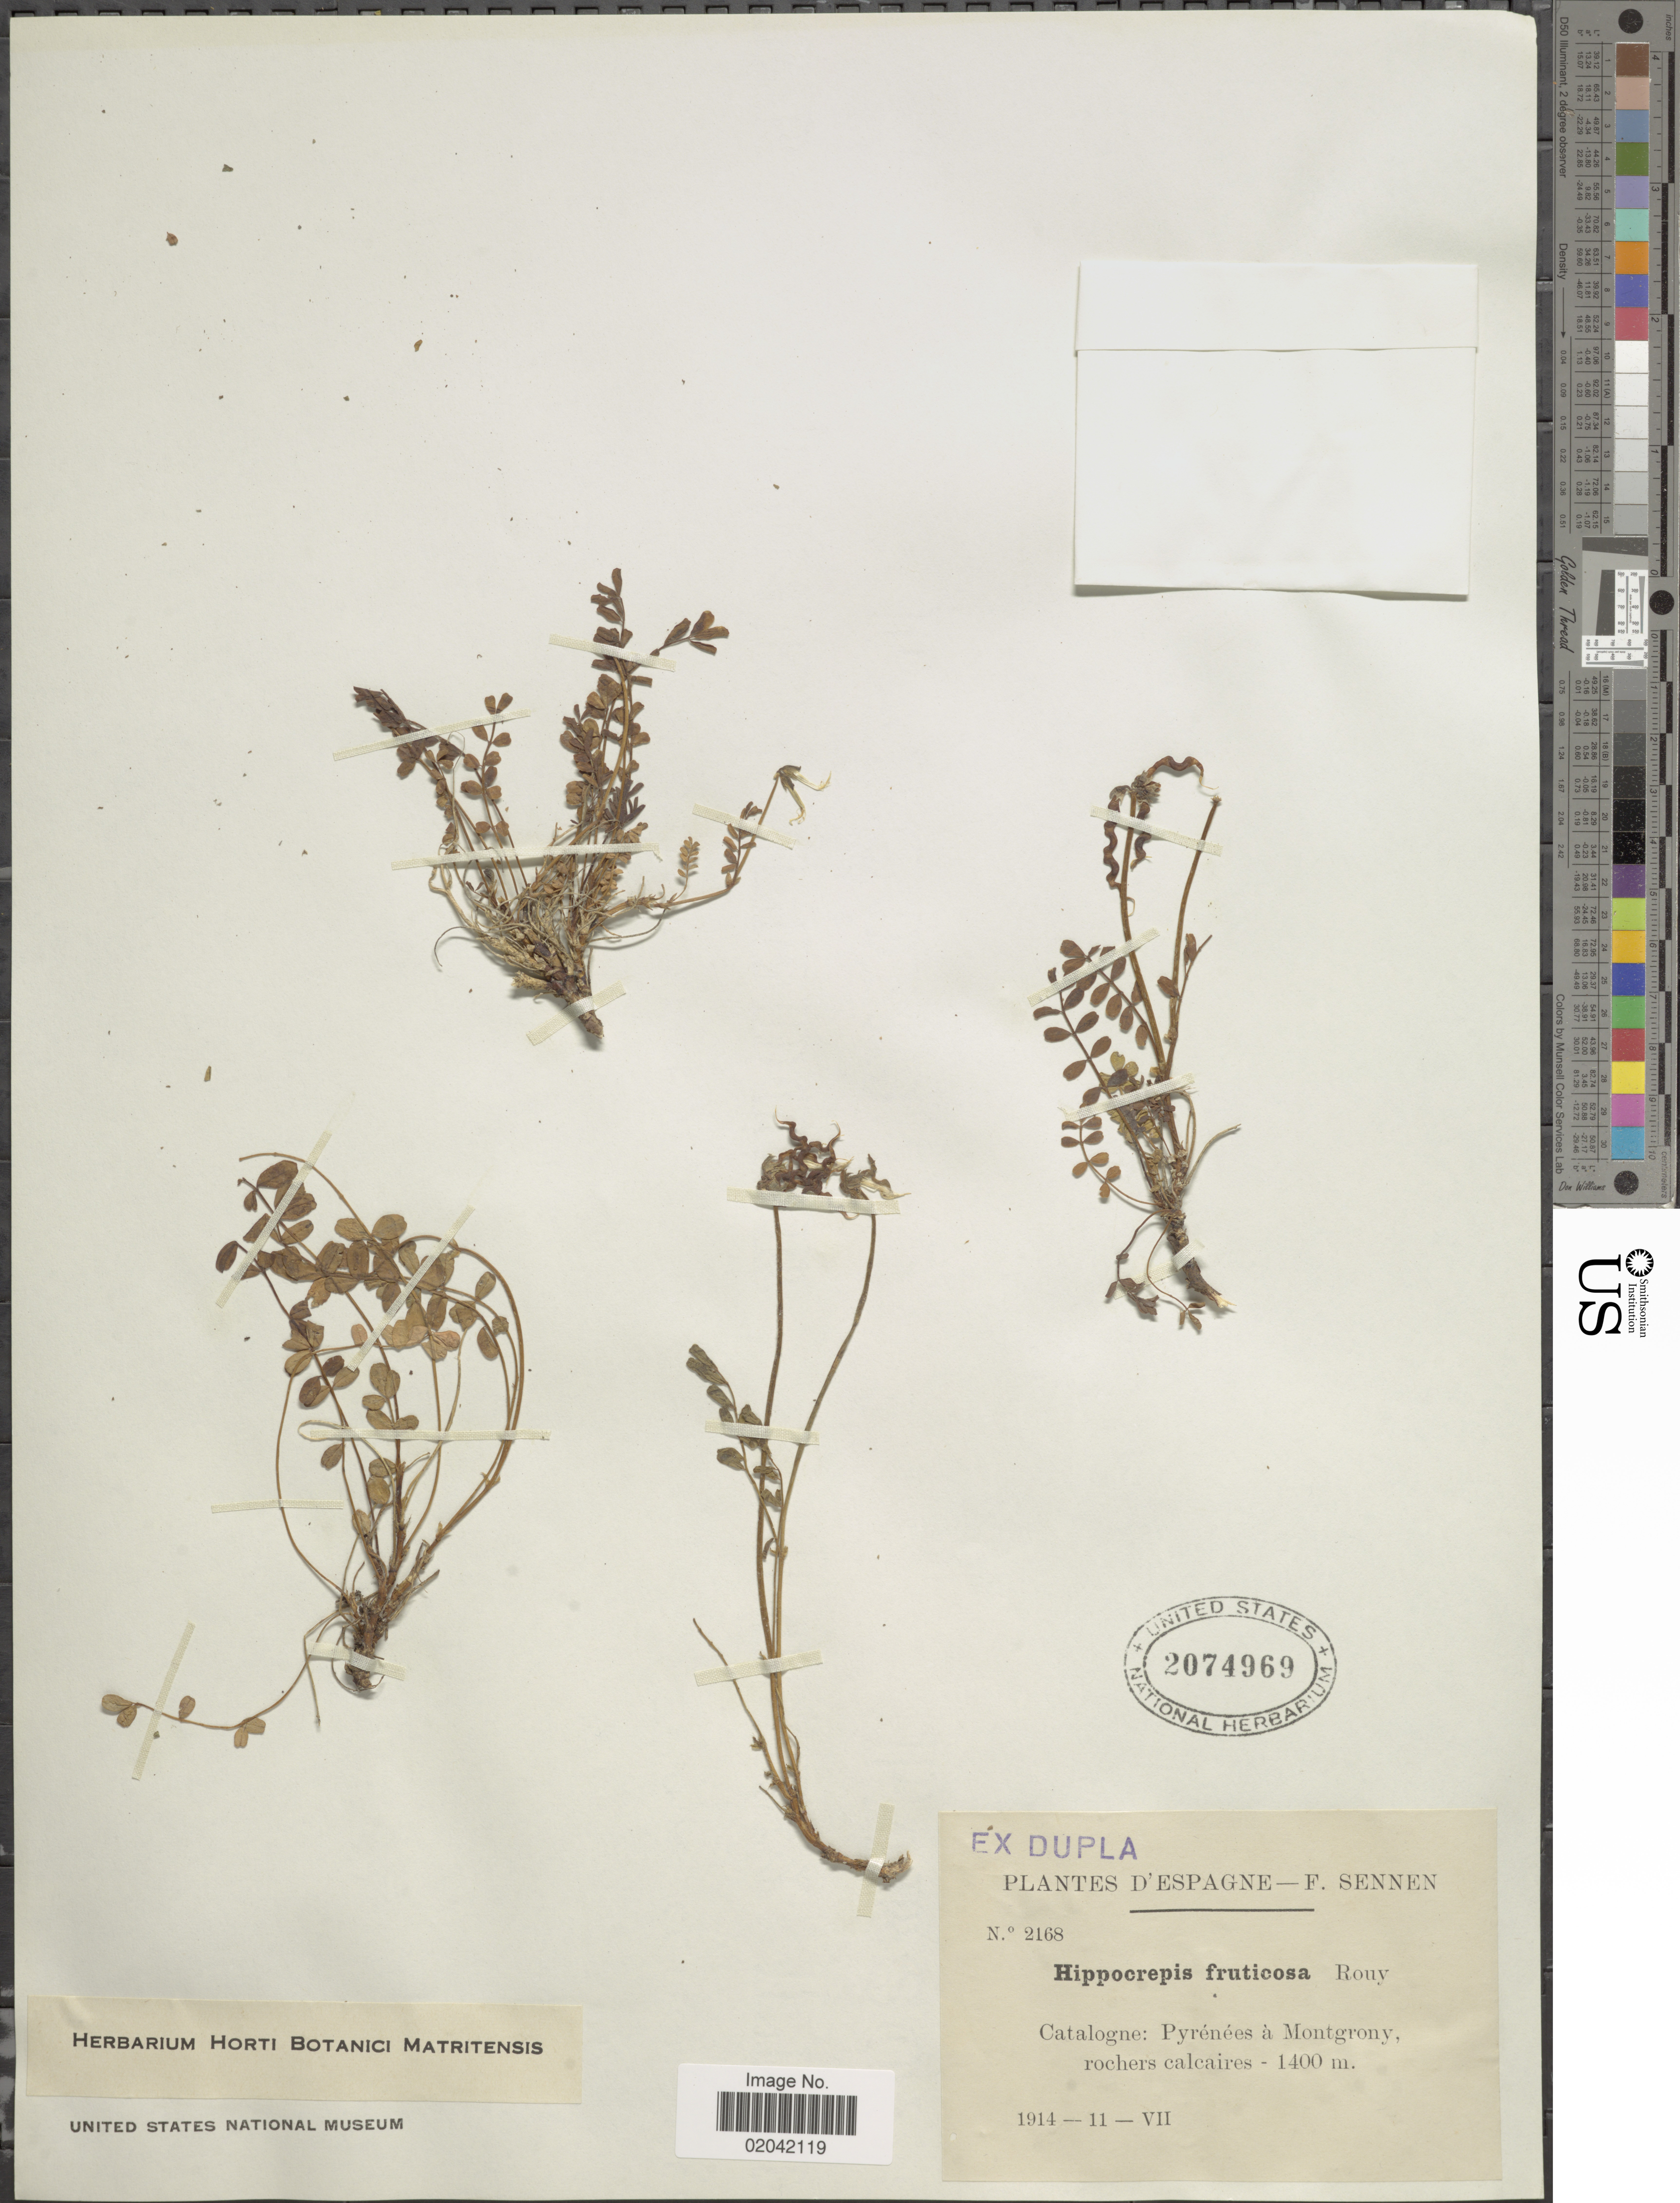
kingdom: Plantae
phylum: Tracheophyta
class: Magnoliopsida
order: Fabales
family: Fabaceae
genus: Hippocrepis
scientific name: Hippocrepis fruticosa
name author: Rouy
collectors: E. Sennen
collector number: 2168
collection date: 1914-07-11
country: Spain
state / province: Catalunya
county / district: Girona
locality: D'Espagne. Catalogne: Pyrenees a Montgrony, rochers calcaires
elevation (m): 1400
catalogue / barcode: US 2074969